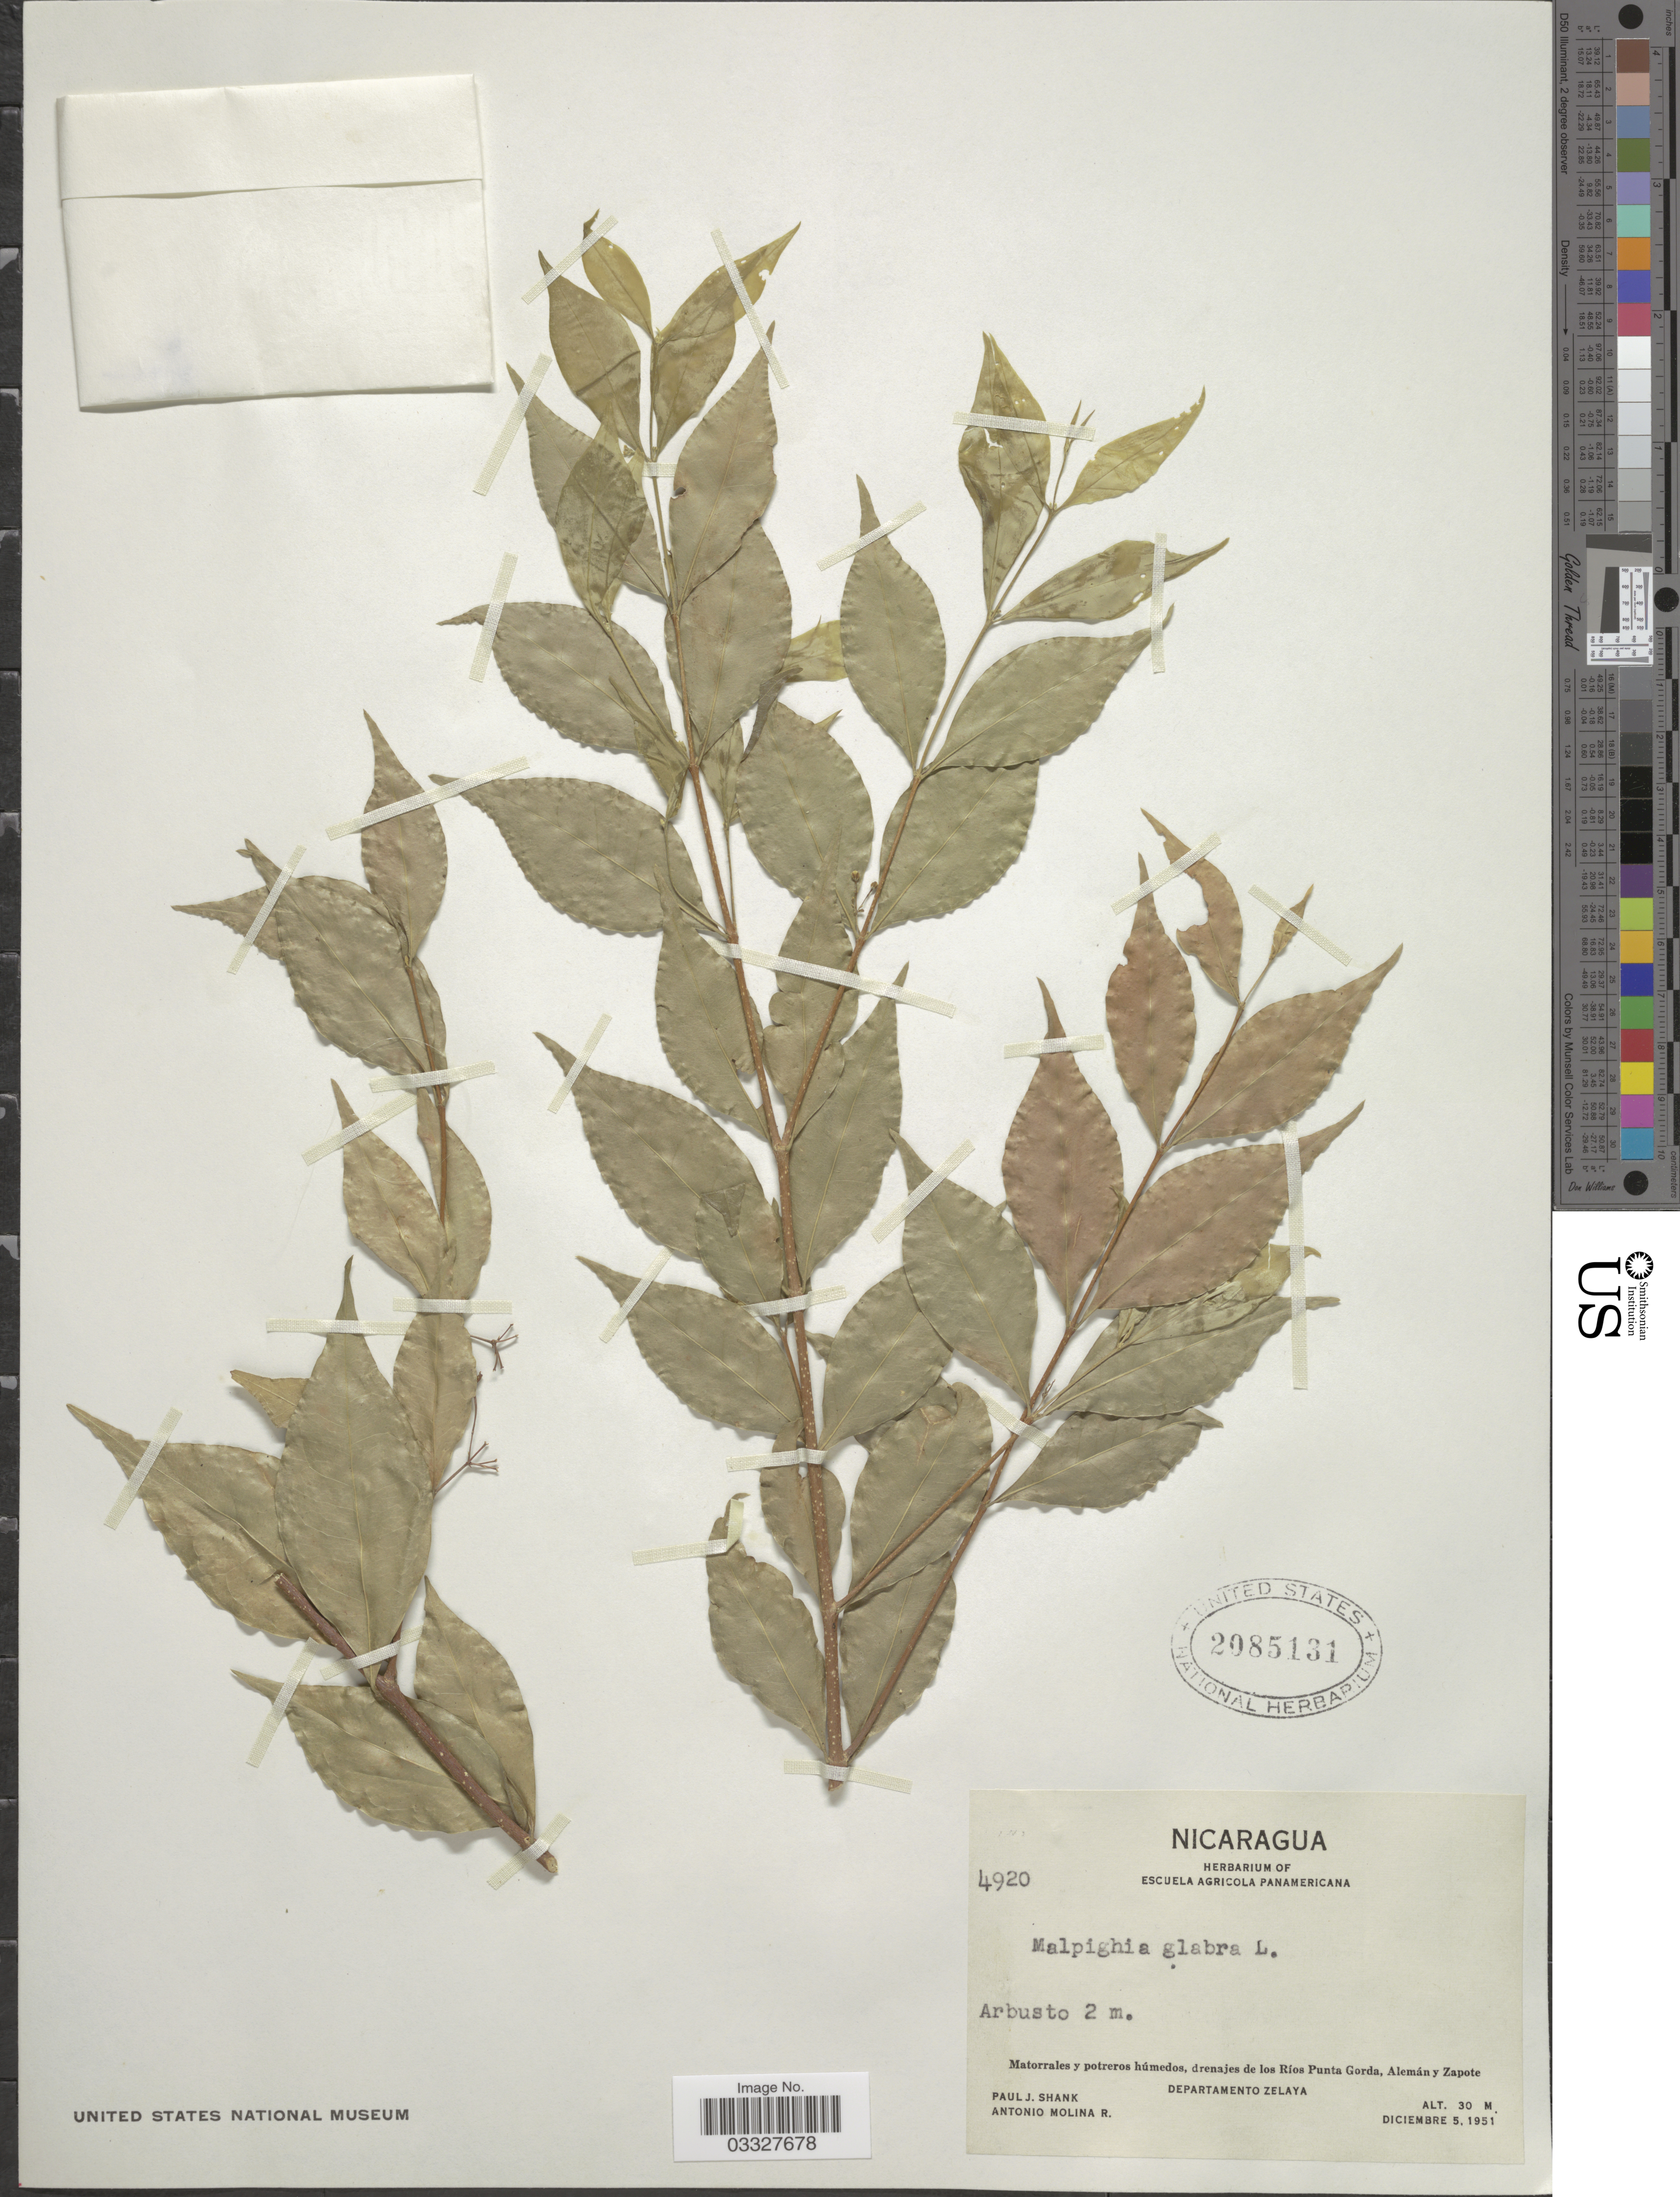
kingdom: Plantae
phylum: Tracheophyta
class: Magnoliopsida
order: Malpighiales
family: Malpighiaceae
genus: Malpighia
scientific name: Malpighia glabra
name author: L.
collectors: P. J. Shank & A. Molina R.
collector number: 4920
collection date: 1951-12-05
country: Nicaragua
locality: Matorrales y potreros húmedos, drenajes de los Ríos Punta Gorda, Alemán y Zapote. Departamento Zelaya.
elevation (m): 30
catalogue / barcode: US 2095131